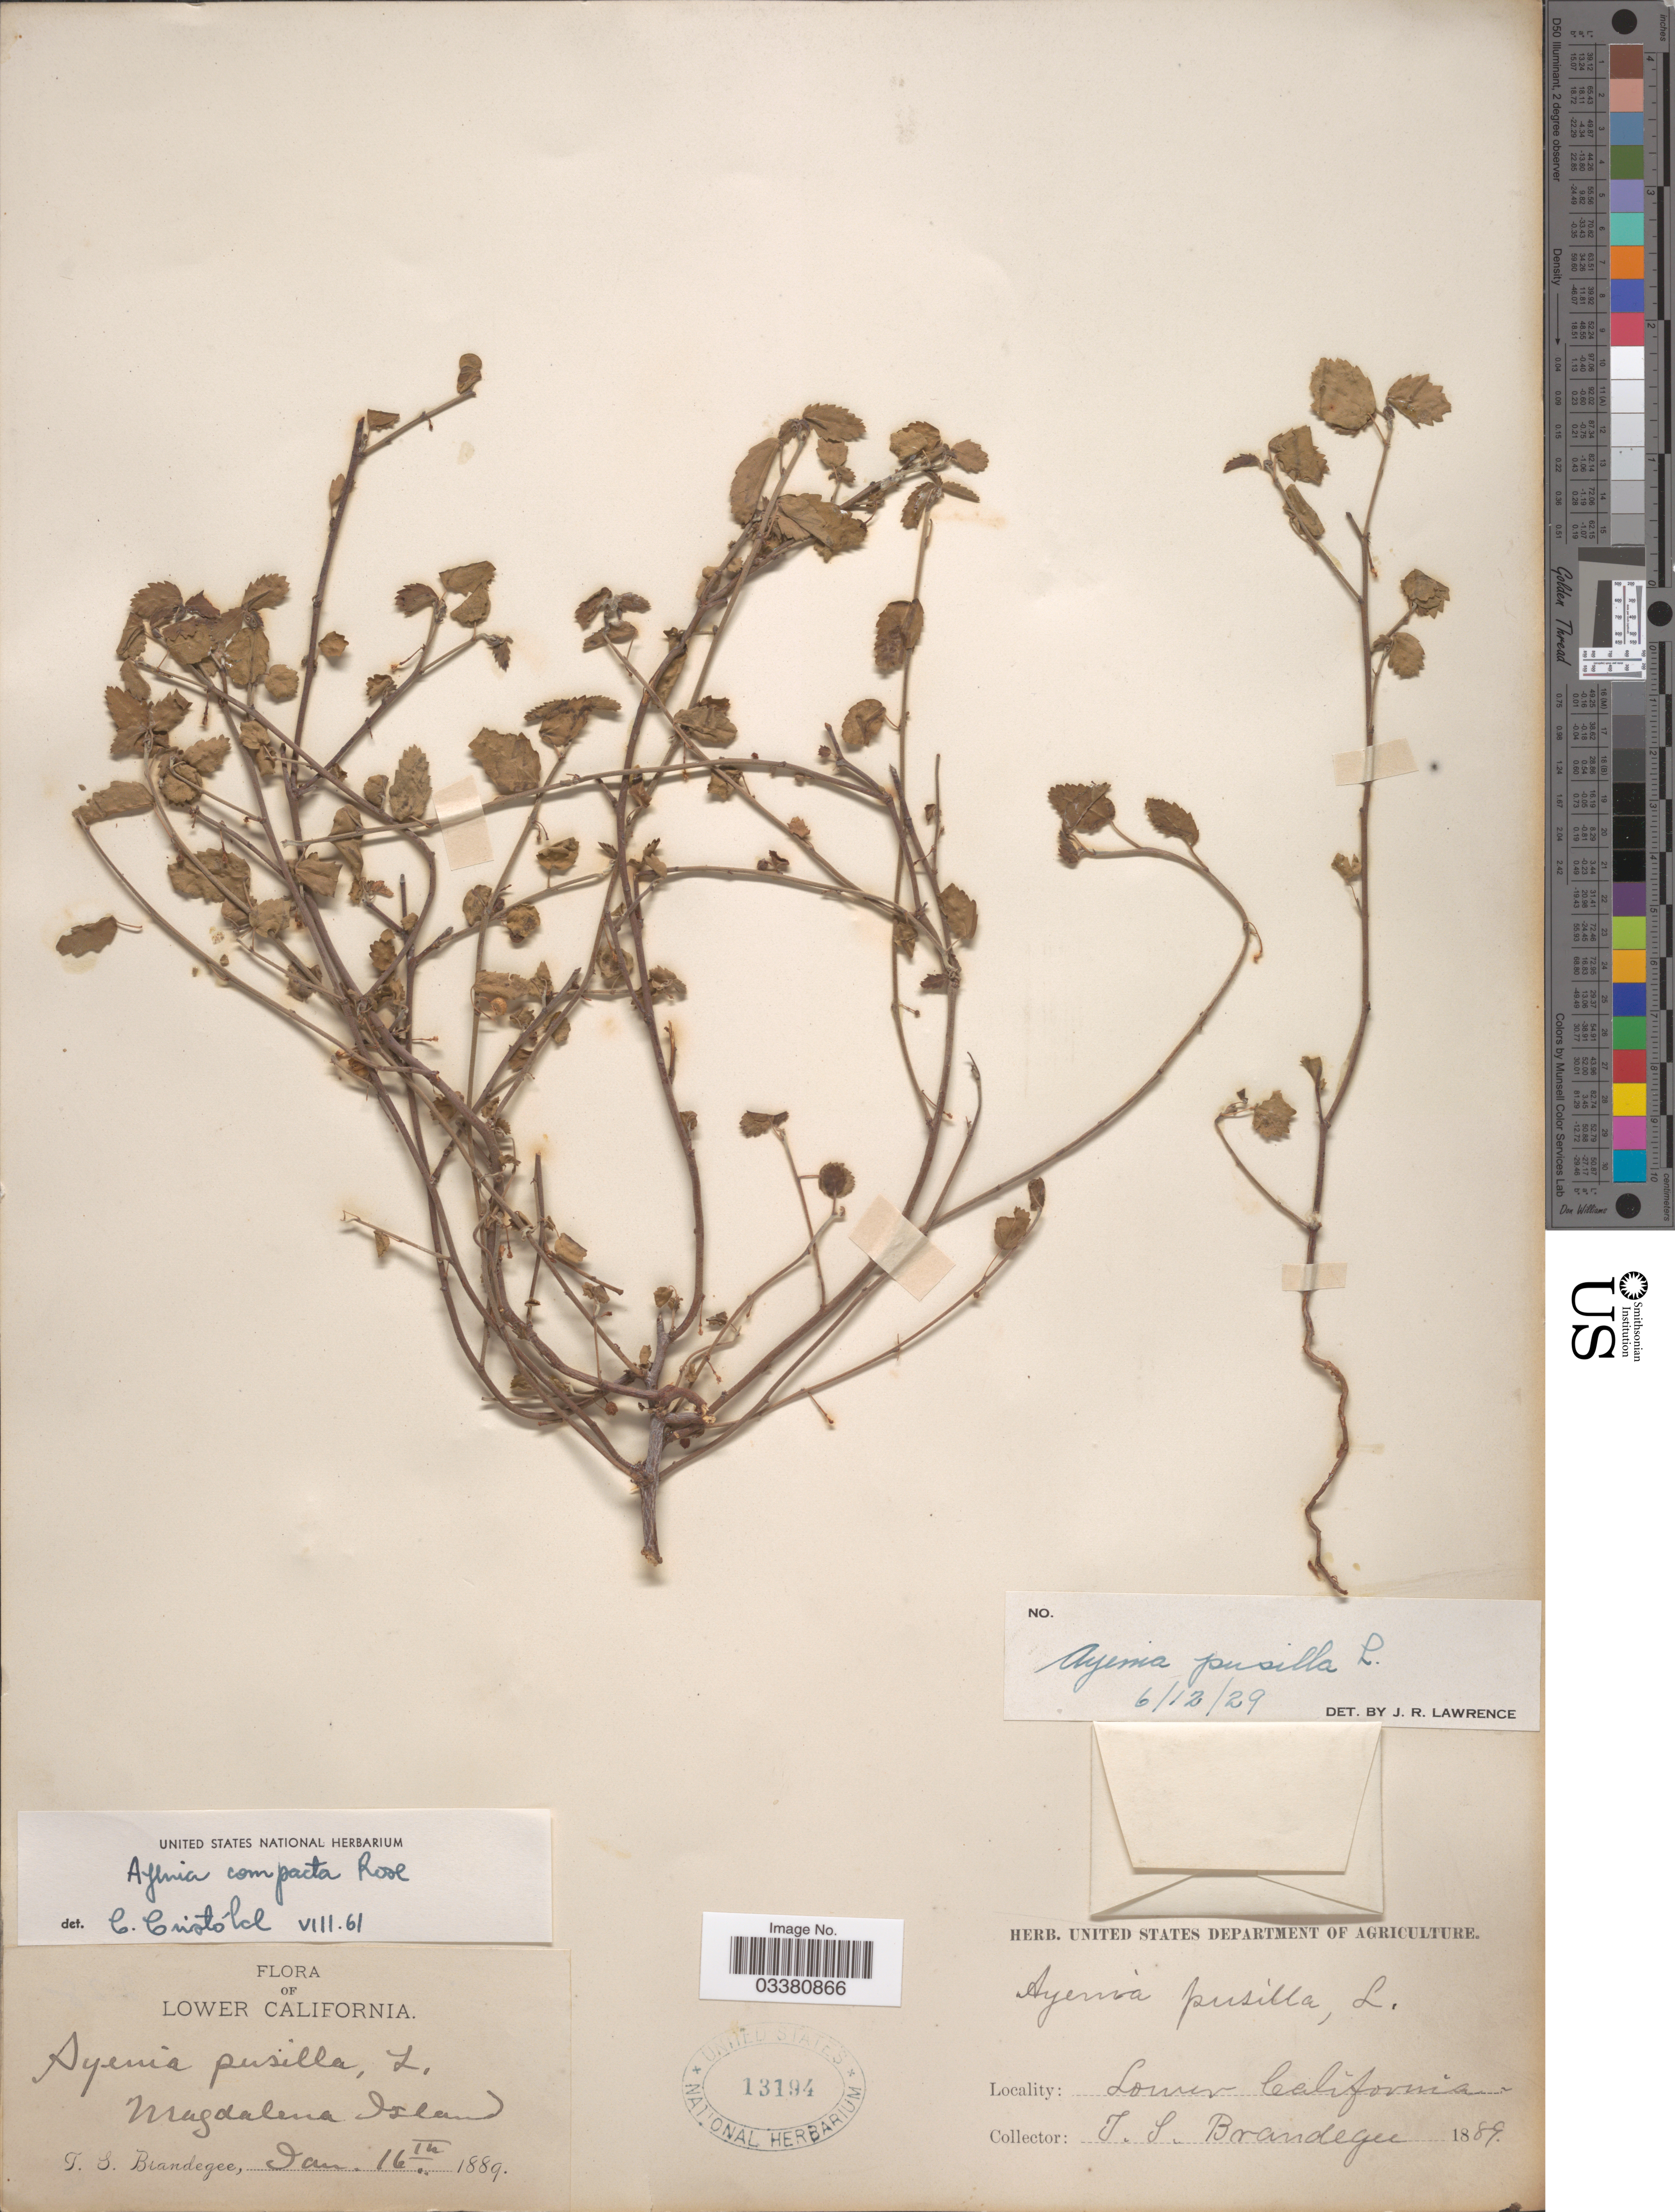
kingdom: Plantae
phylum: Tracheophyta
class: Magnoliopsida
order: Malvales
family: Malvaceae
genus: Ayenia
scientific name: Ayenia compacta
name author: Rose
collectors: T. S. Brandegee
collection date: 1889-01-16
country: Mexico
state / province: Baja California Sur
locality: Lower California. Magdalena Island.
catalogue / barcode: US 13194